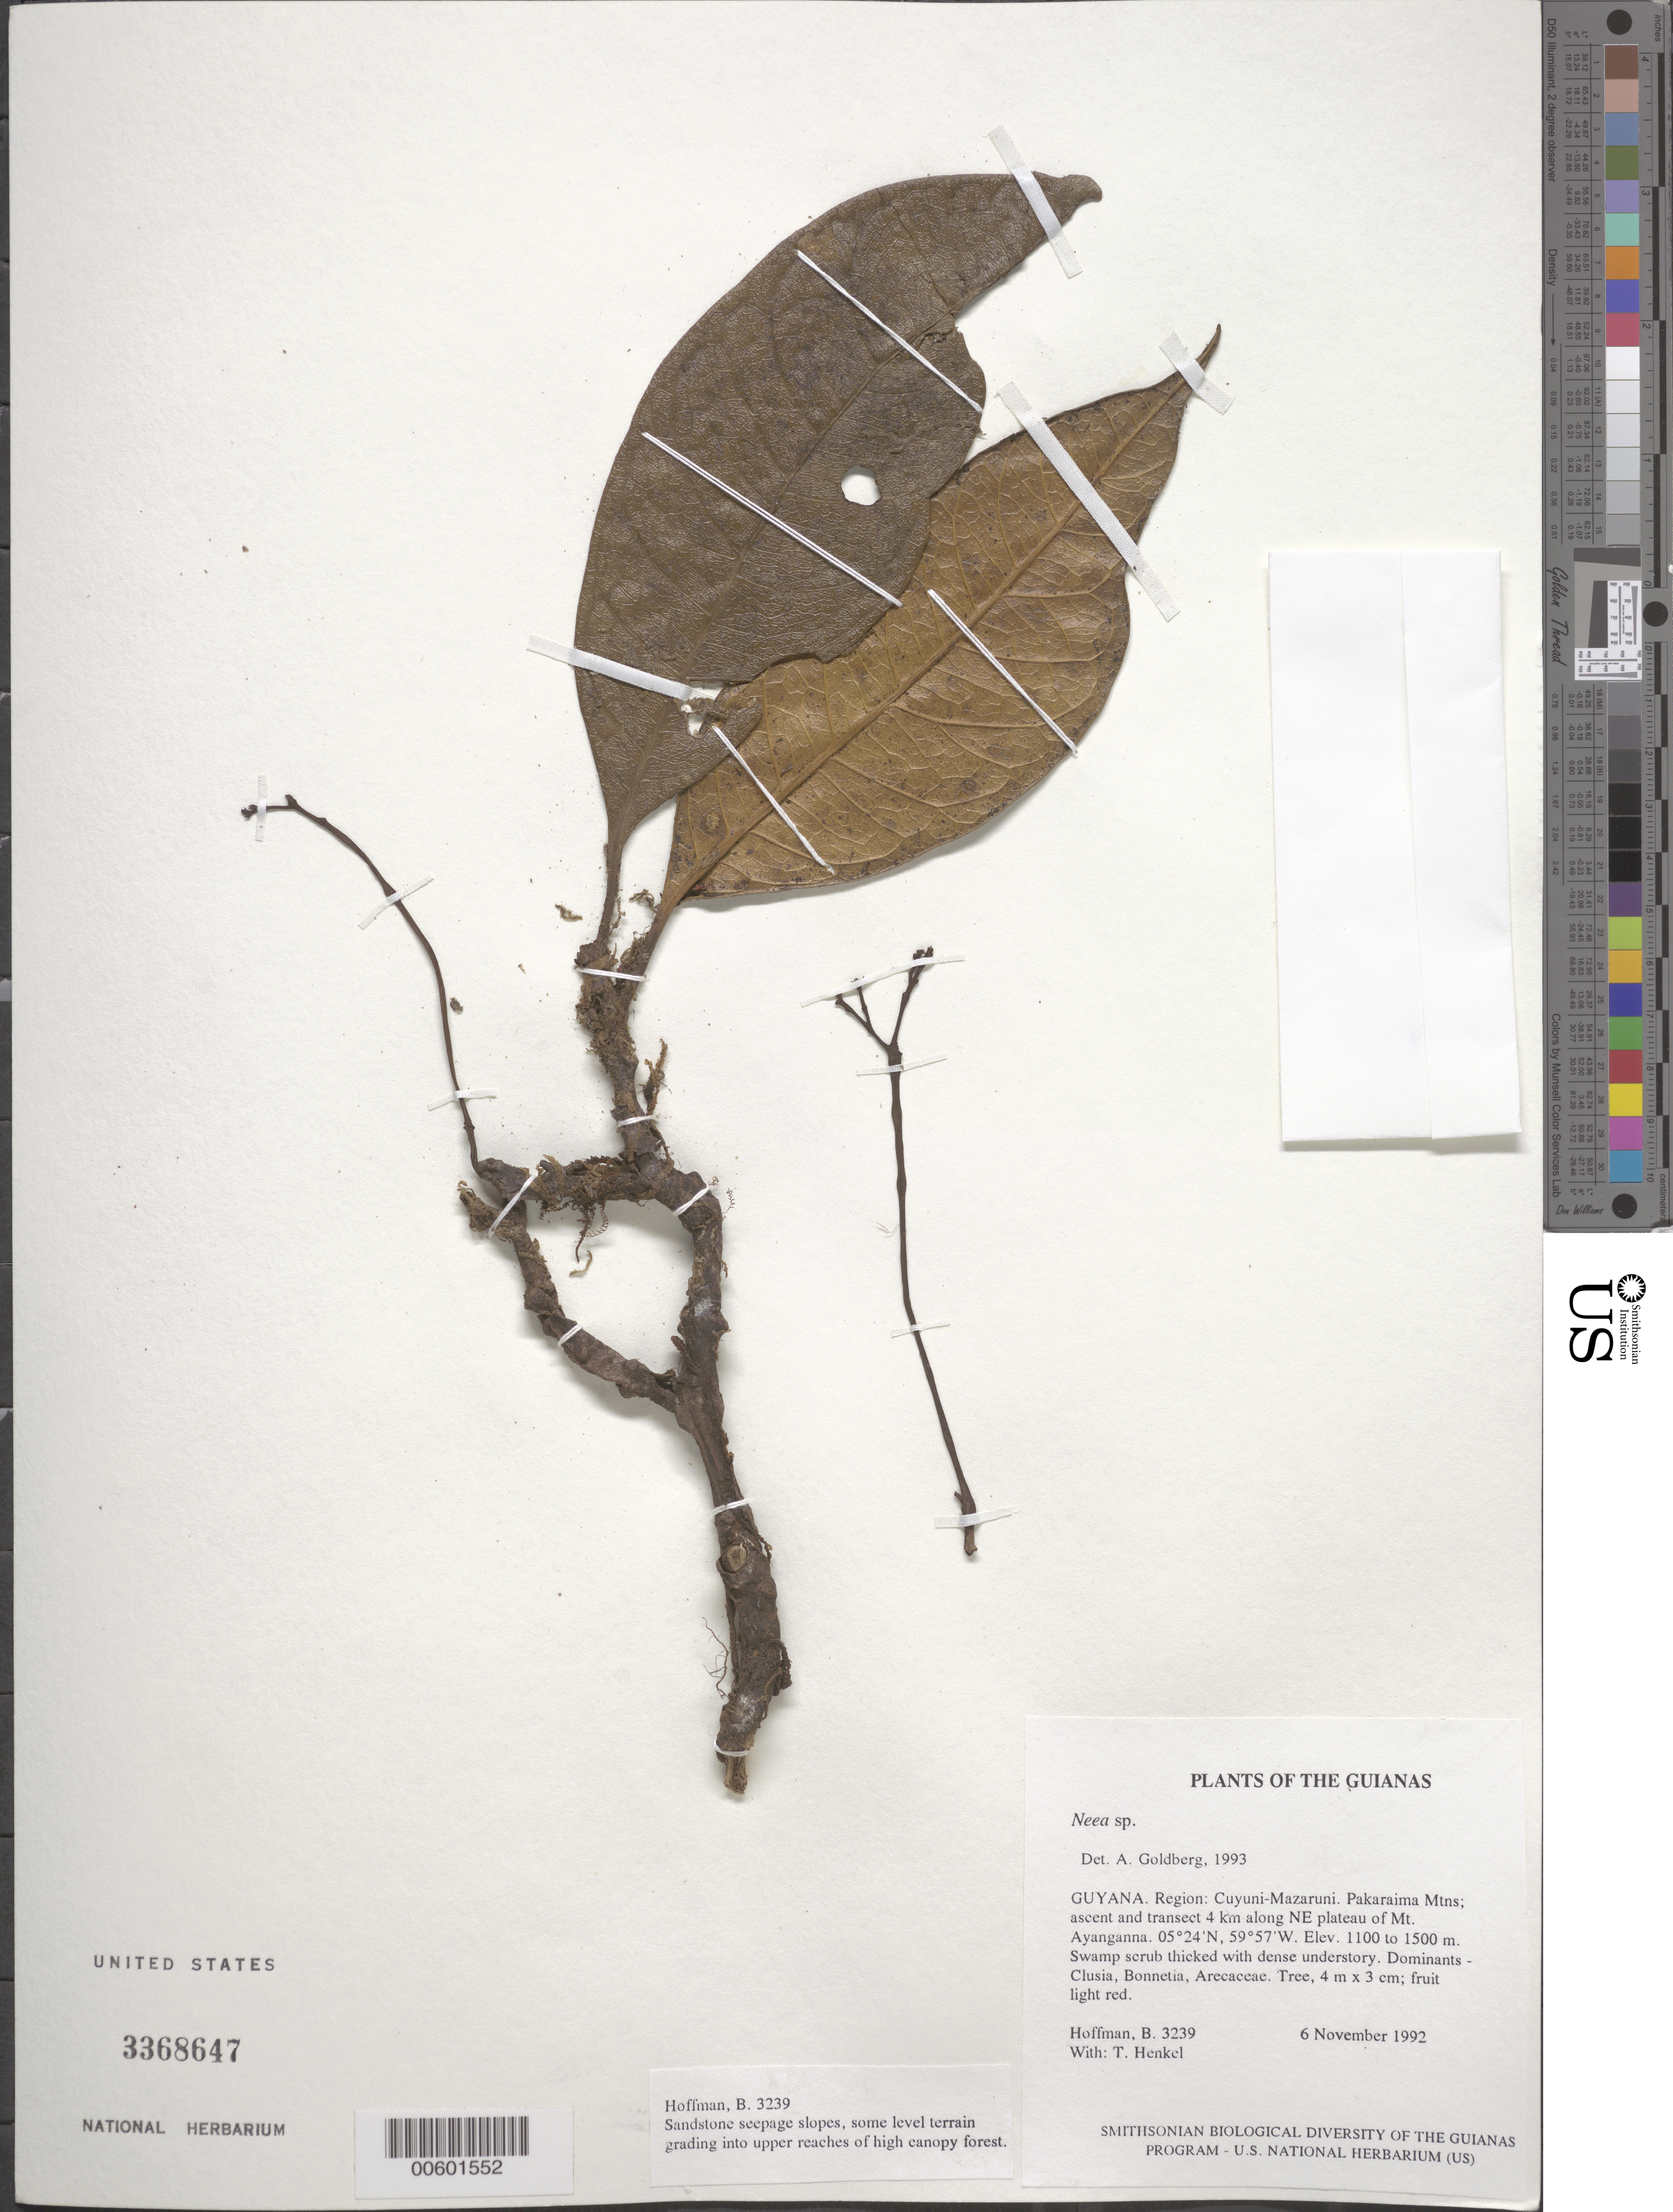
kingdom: Plantae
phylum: Tracheophyta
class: Magnoliopsida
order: Caryophyllales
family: Nyctaginaceae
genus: Neea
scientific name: Neea sp.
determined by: DeFilipps, R. A.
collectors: B. Hoffman & T. Henkel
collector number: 3239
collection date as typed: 06 Nov 1992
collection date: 1992-11-06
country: Guyana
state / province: Cuyuni-Mazaruni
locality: Pakaraima Mts.; northeast plateau of Mt. Ayanganna. [in former Mazaruni-Potaro Region.]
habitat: Swamp scrub, dense understorey.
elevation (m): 1100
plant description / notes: CAY, US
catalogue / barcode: US 3368647